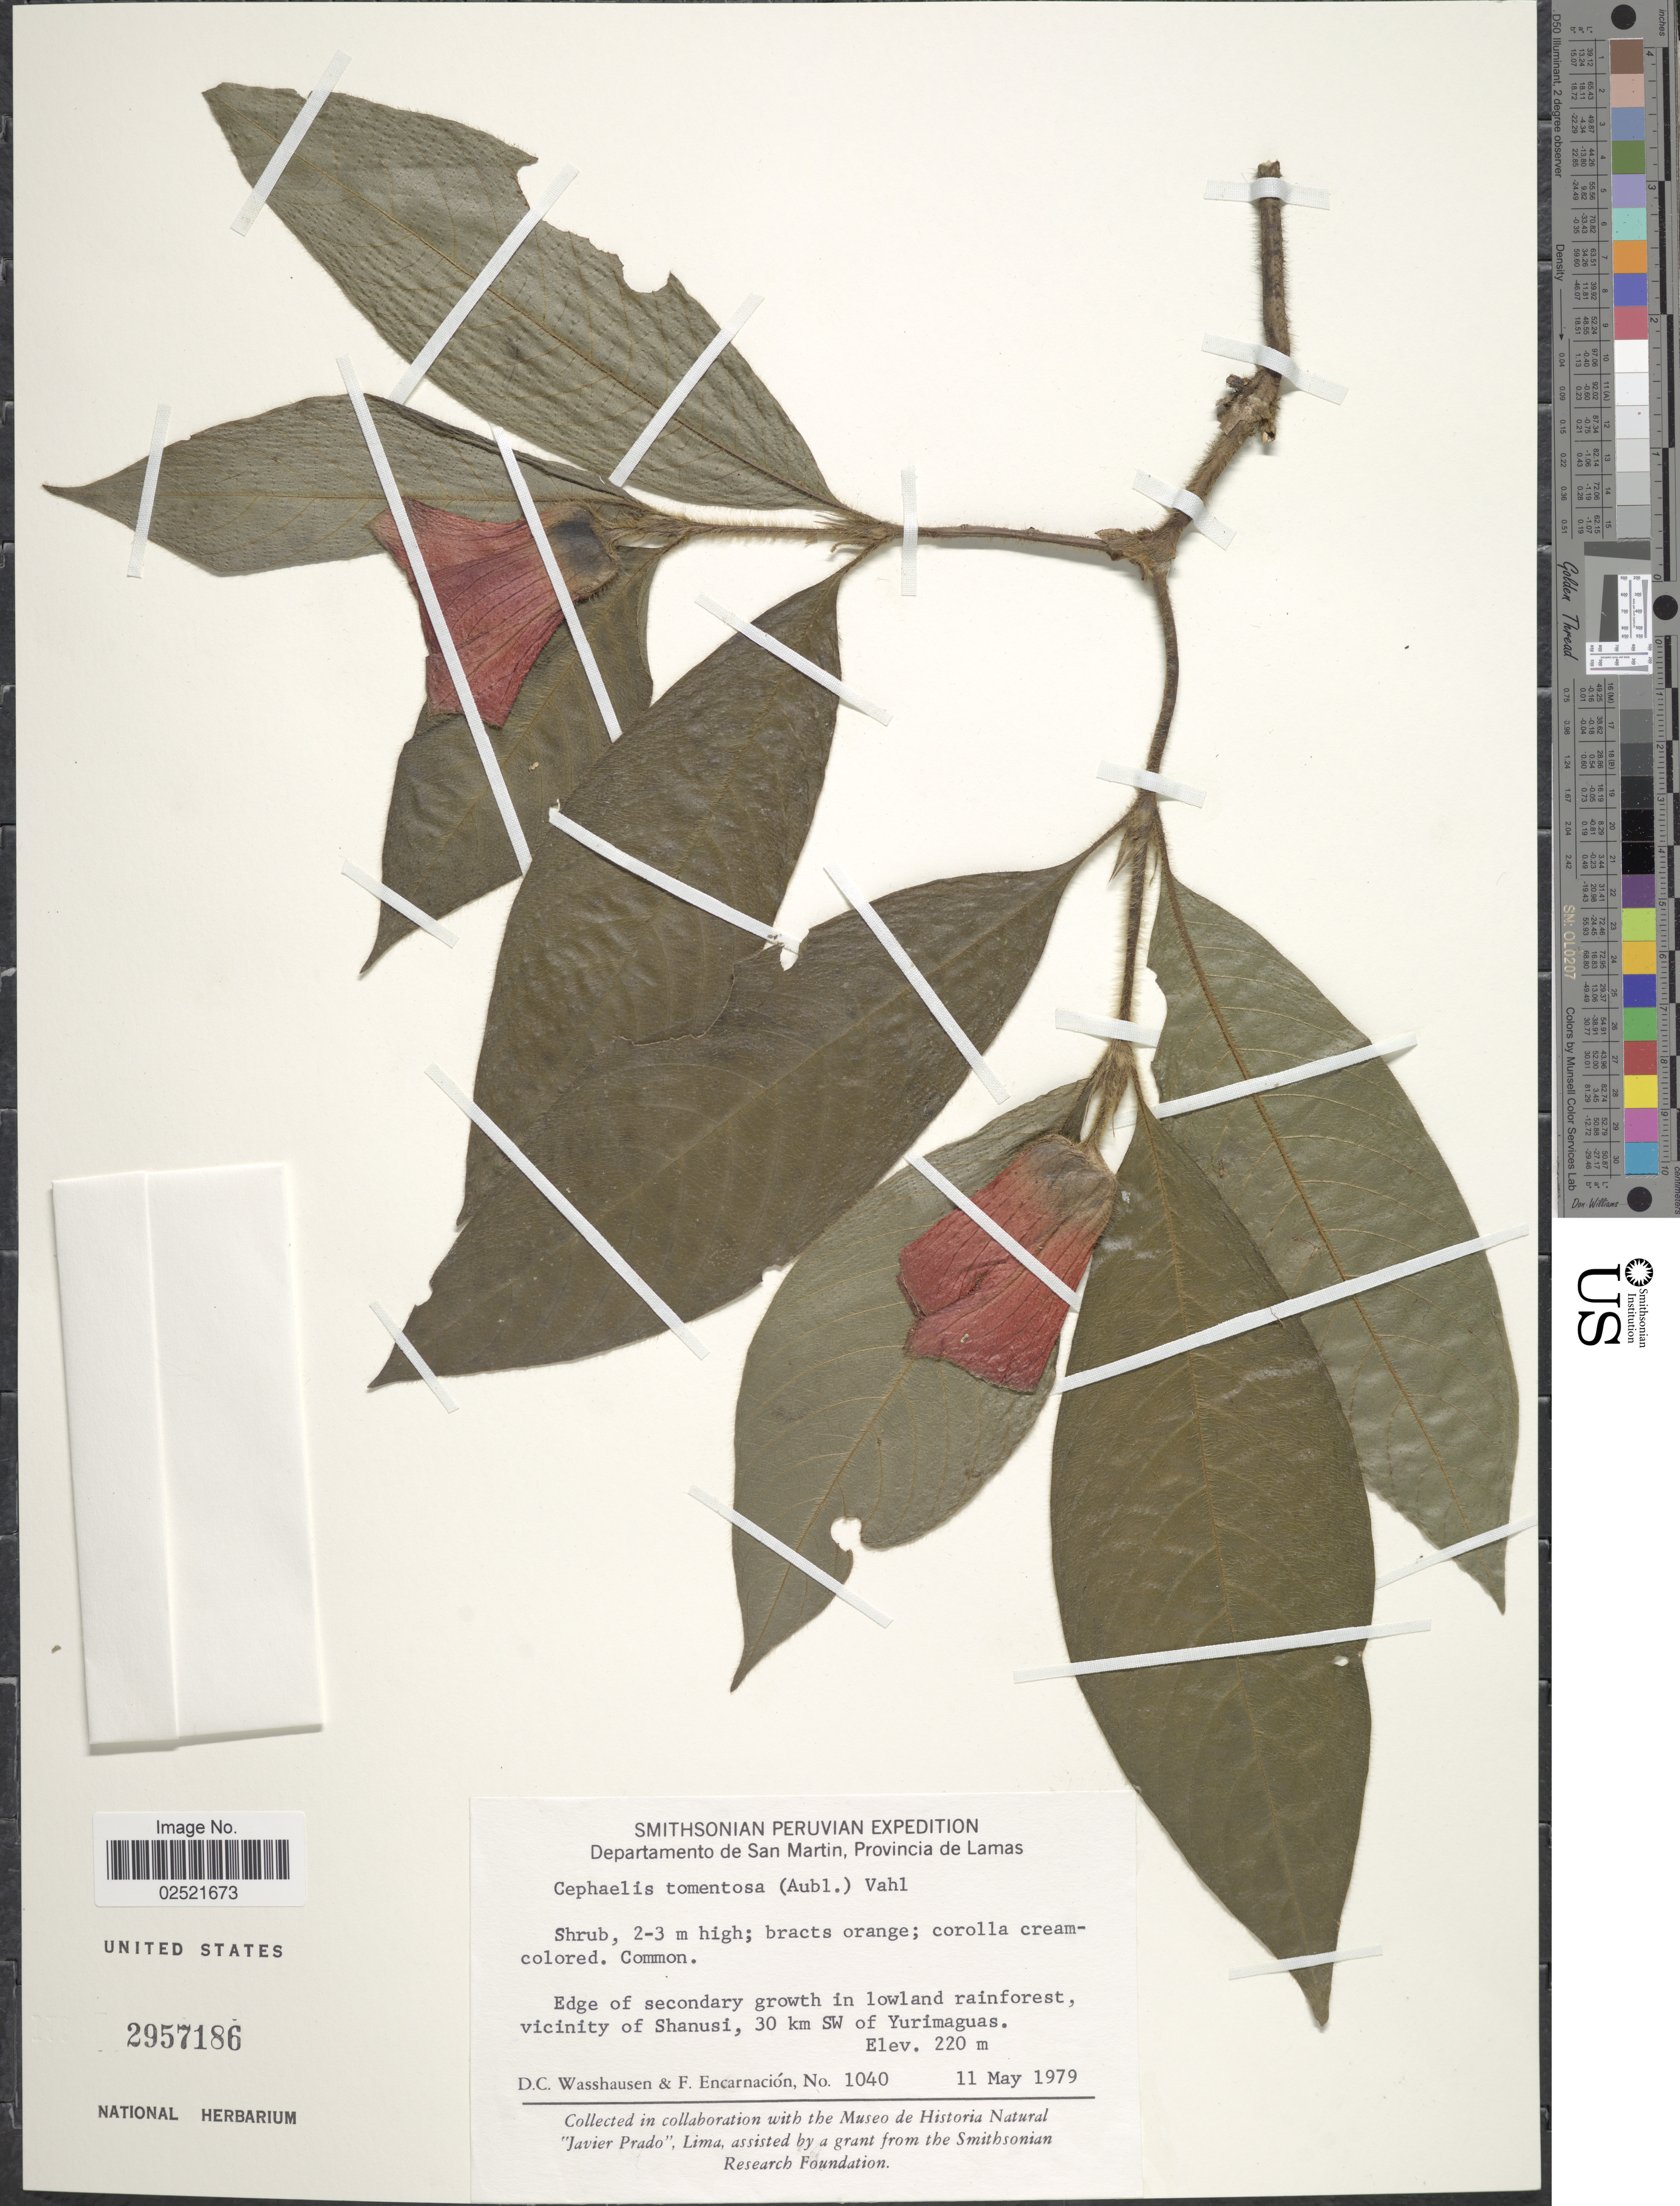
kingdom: Plantae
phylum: Tracheophyta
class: Magnoliopsida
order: Gentianales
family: Rubiaceae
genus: Psychotria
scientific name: Psychotria poeppigiana subsp. poeppigiana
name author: Müll. Arg.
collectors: D. C. Wasshausen & F. Encarnación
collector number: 1040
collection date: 1979-05-11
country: Peru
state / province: San Martín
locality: Provincia de Lamas, vicinity of Shanusi, 30 km SW of Yurimaguas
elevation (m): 220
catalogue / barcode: US 2957186